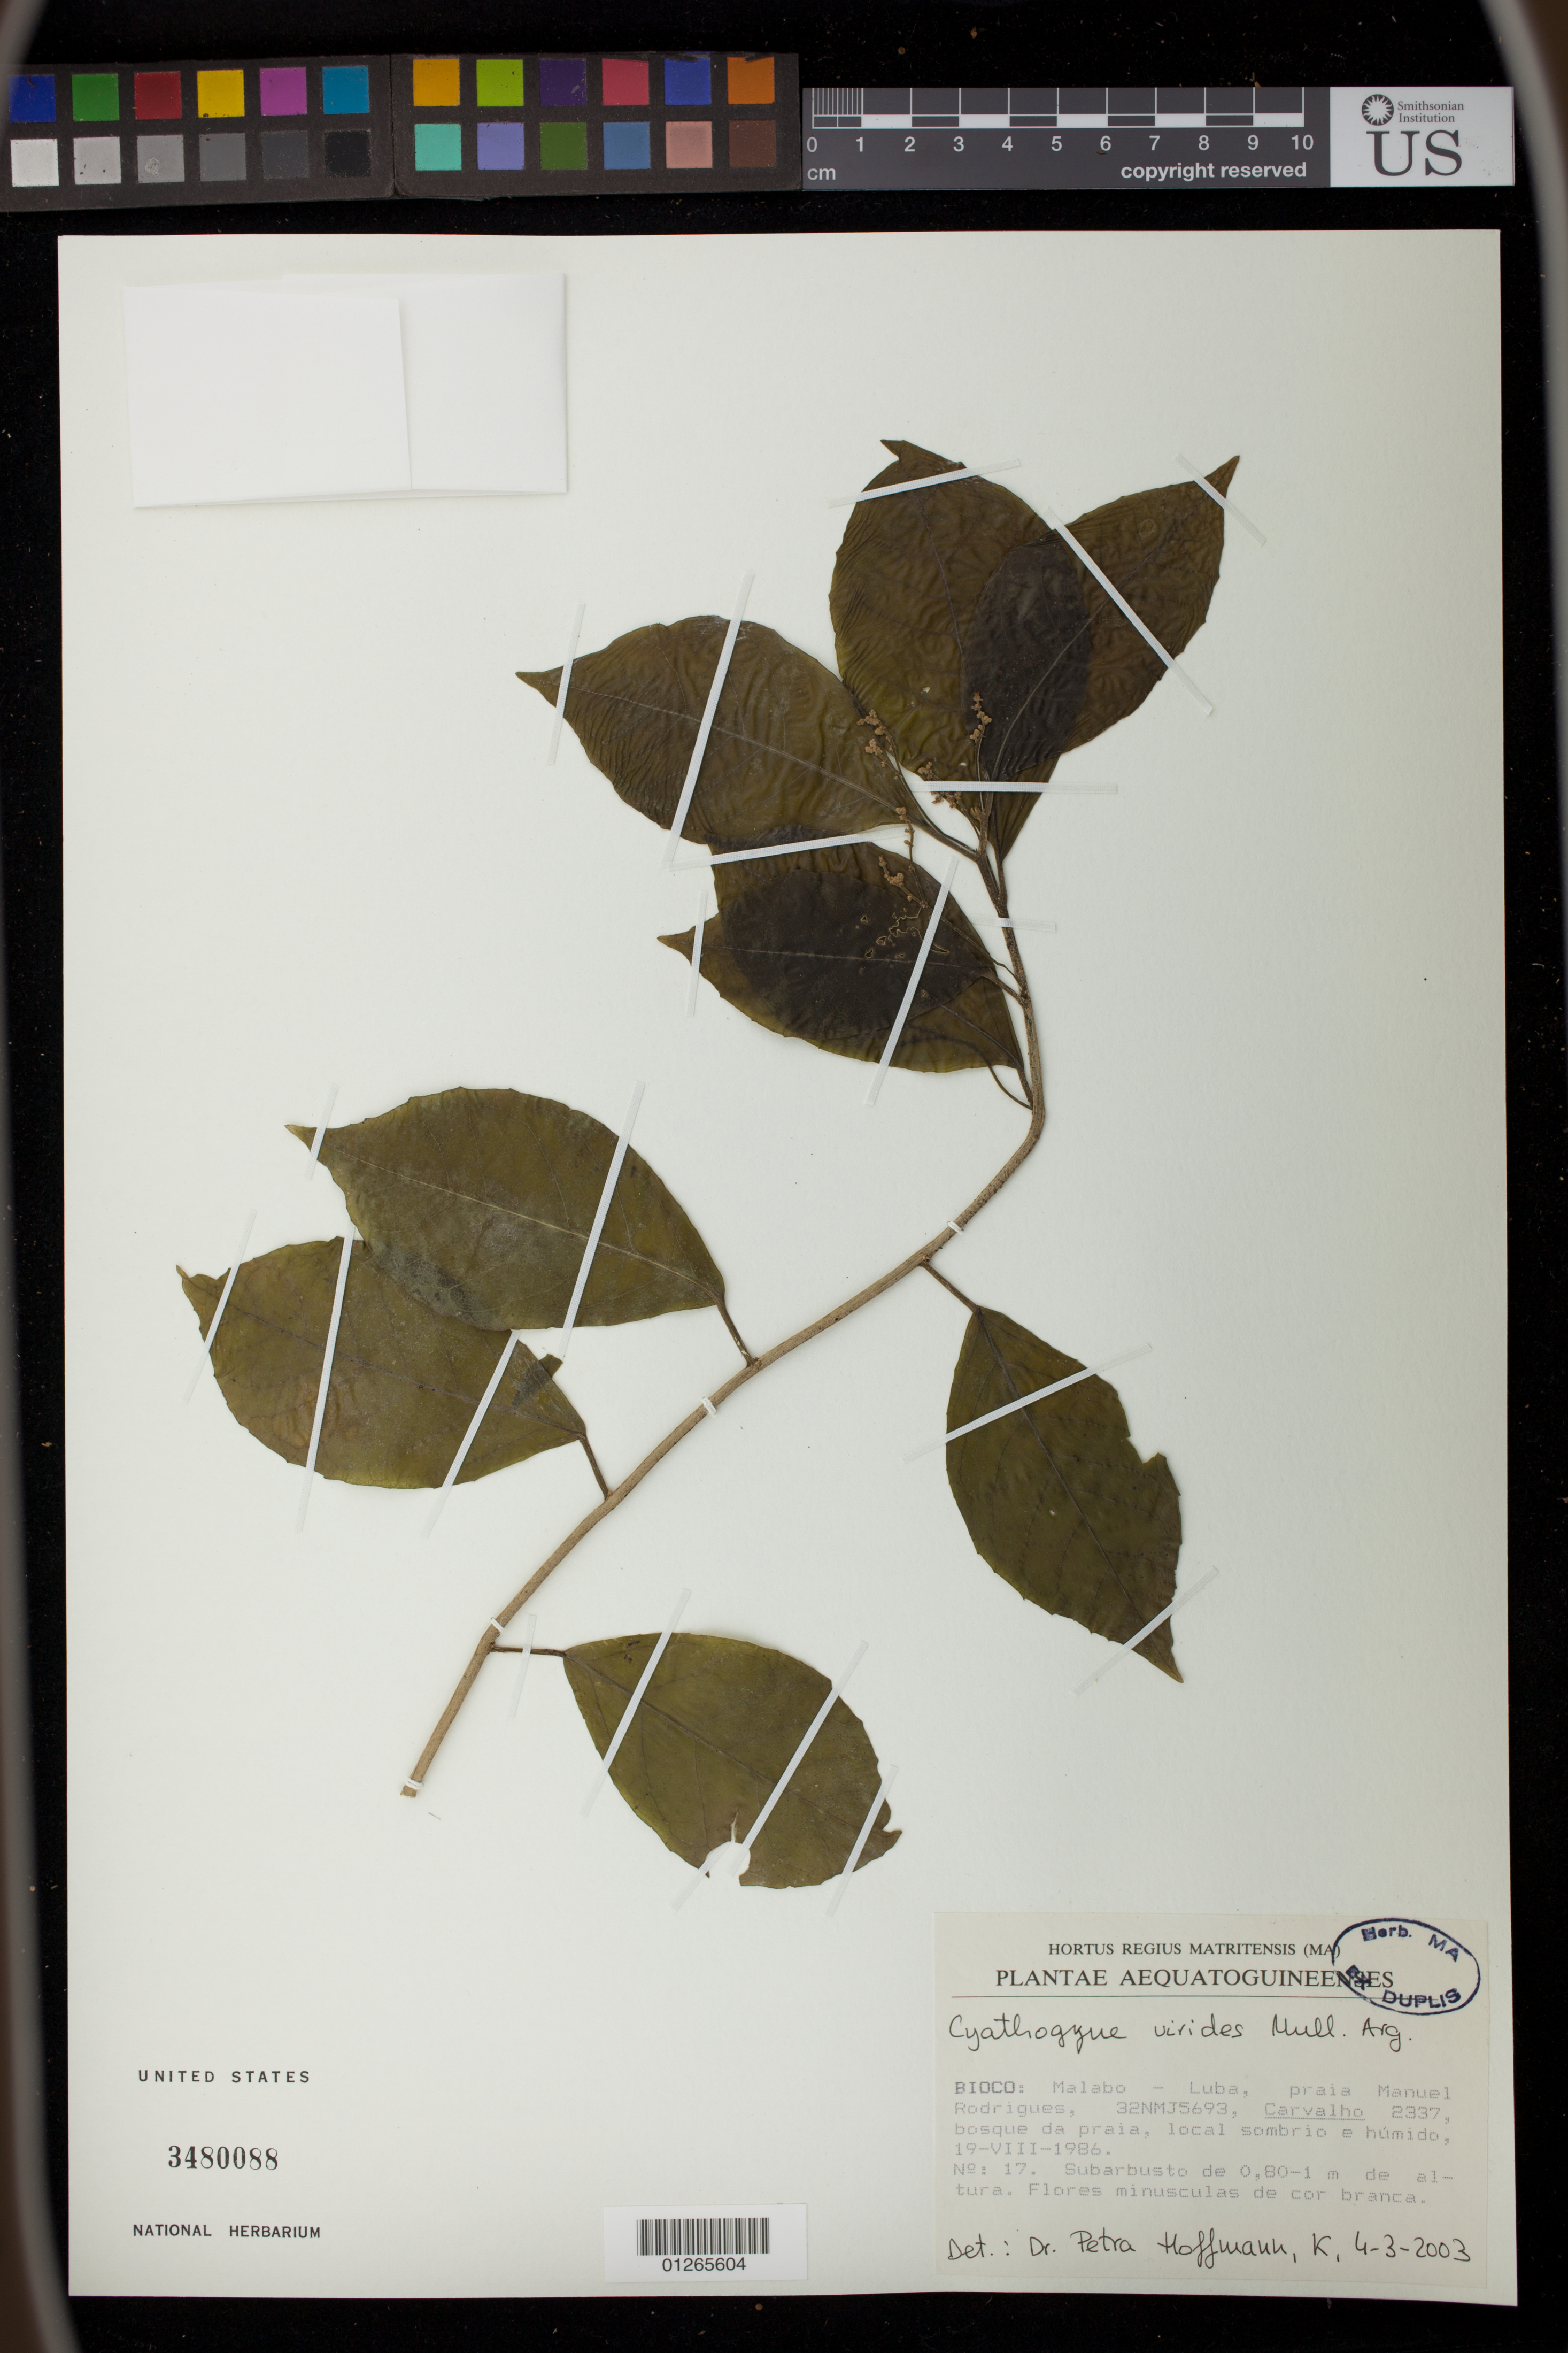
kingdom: Plantae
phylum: Tracheophyta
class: Magnoliopsida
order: Malpighiales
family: Phyllanthaceae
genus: Cyathogyne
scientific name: Cyathogyne viridis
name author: Müll. Arg.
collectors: R. M. de Carvalho-Okano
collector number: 2337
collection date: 1986-08-19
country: Equatorial Guinea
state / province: Bioko Sur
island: Bioko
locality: Vicinity of Barranqueras, Gobernacion de Chaco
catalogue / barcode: US 3480088